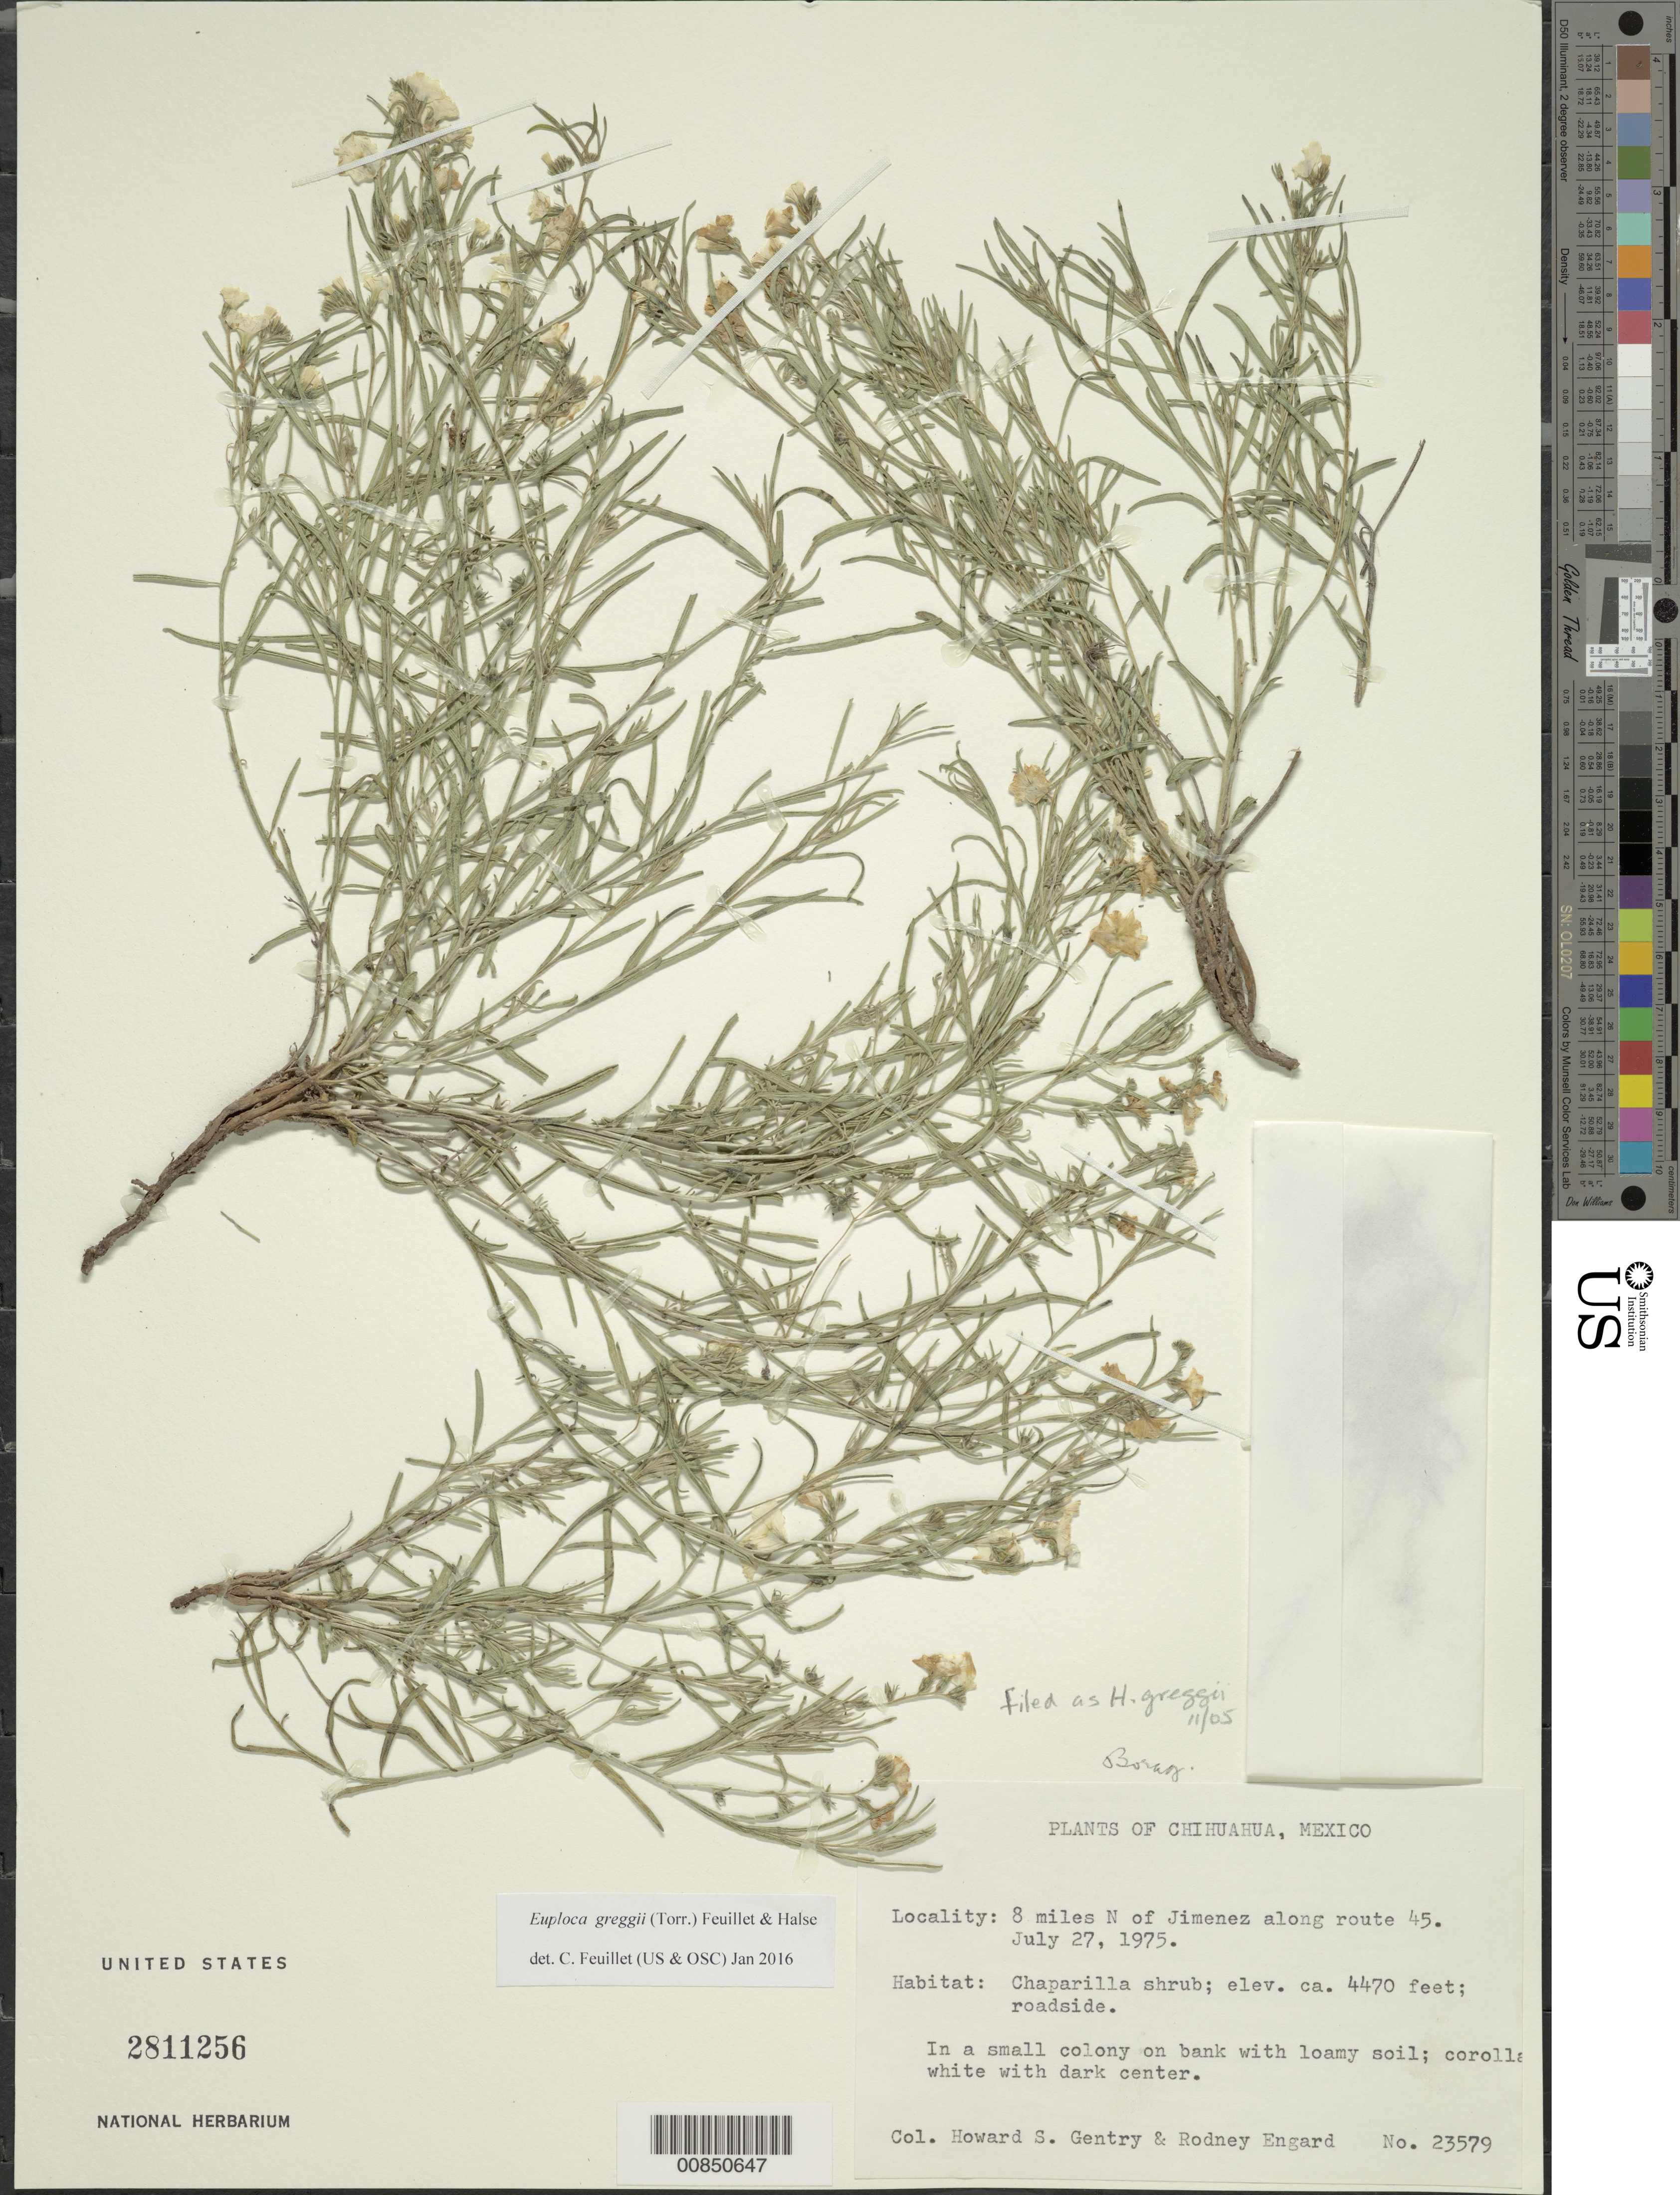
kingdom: Plantae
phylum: Tracheophyta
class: Magnoliopsida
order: Boraginales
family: Heliotropiaceae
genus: Euploca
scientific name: Euploca greggii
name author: (Torr.) Feuillet & Halse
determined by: Feuillet, C.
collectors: H. S. Gentry & R. Engard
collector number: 23579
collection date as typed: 27 Jul 1975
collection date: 1975-07-27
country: Mexico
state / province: Chihuahua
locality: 8 miles N of Jiménez along route 45.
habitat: On bank with loamy soil. Chaparrilla shrub. Roadside.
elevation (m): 1362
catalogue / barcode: US 2811256